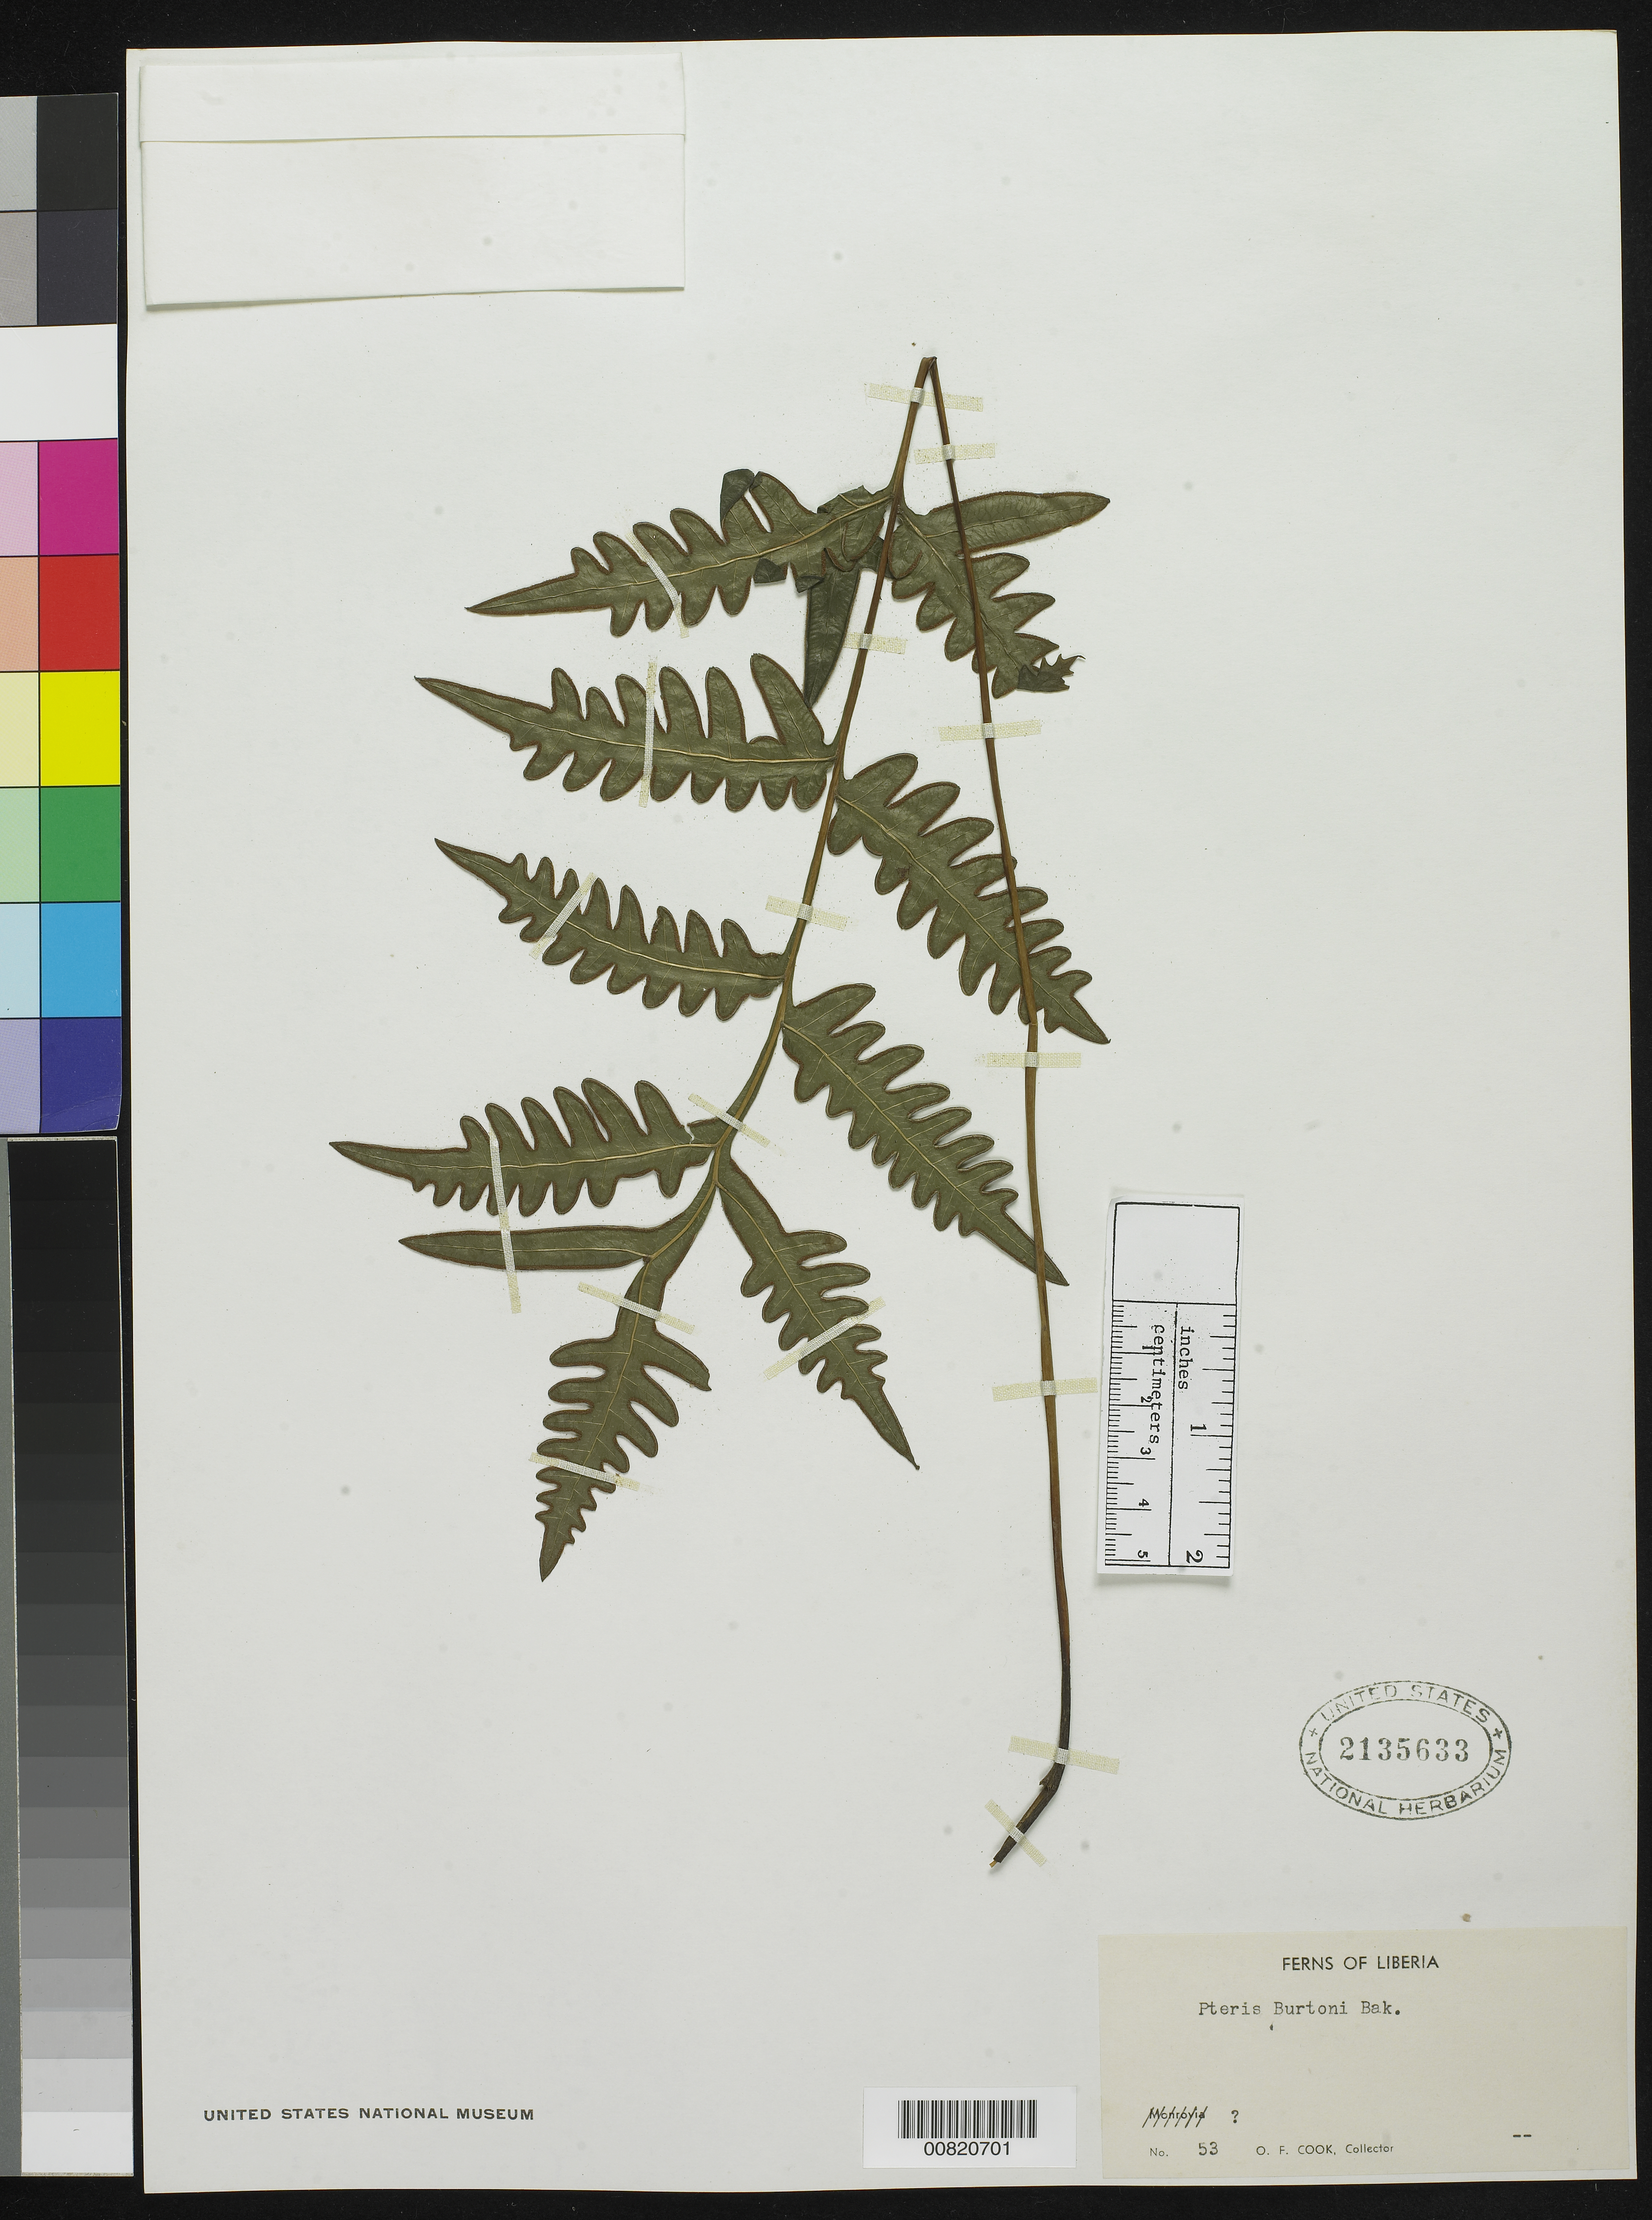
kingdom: Plantae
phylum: Tracheophyta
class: Polypodiopsida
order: Polypodiales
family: Pteridaceae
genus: Pteris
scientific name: Pteris burtonii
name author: Baker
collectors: O. F. Cook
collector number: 53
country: Liberia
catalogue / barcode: US 2135633